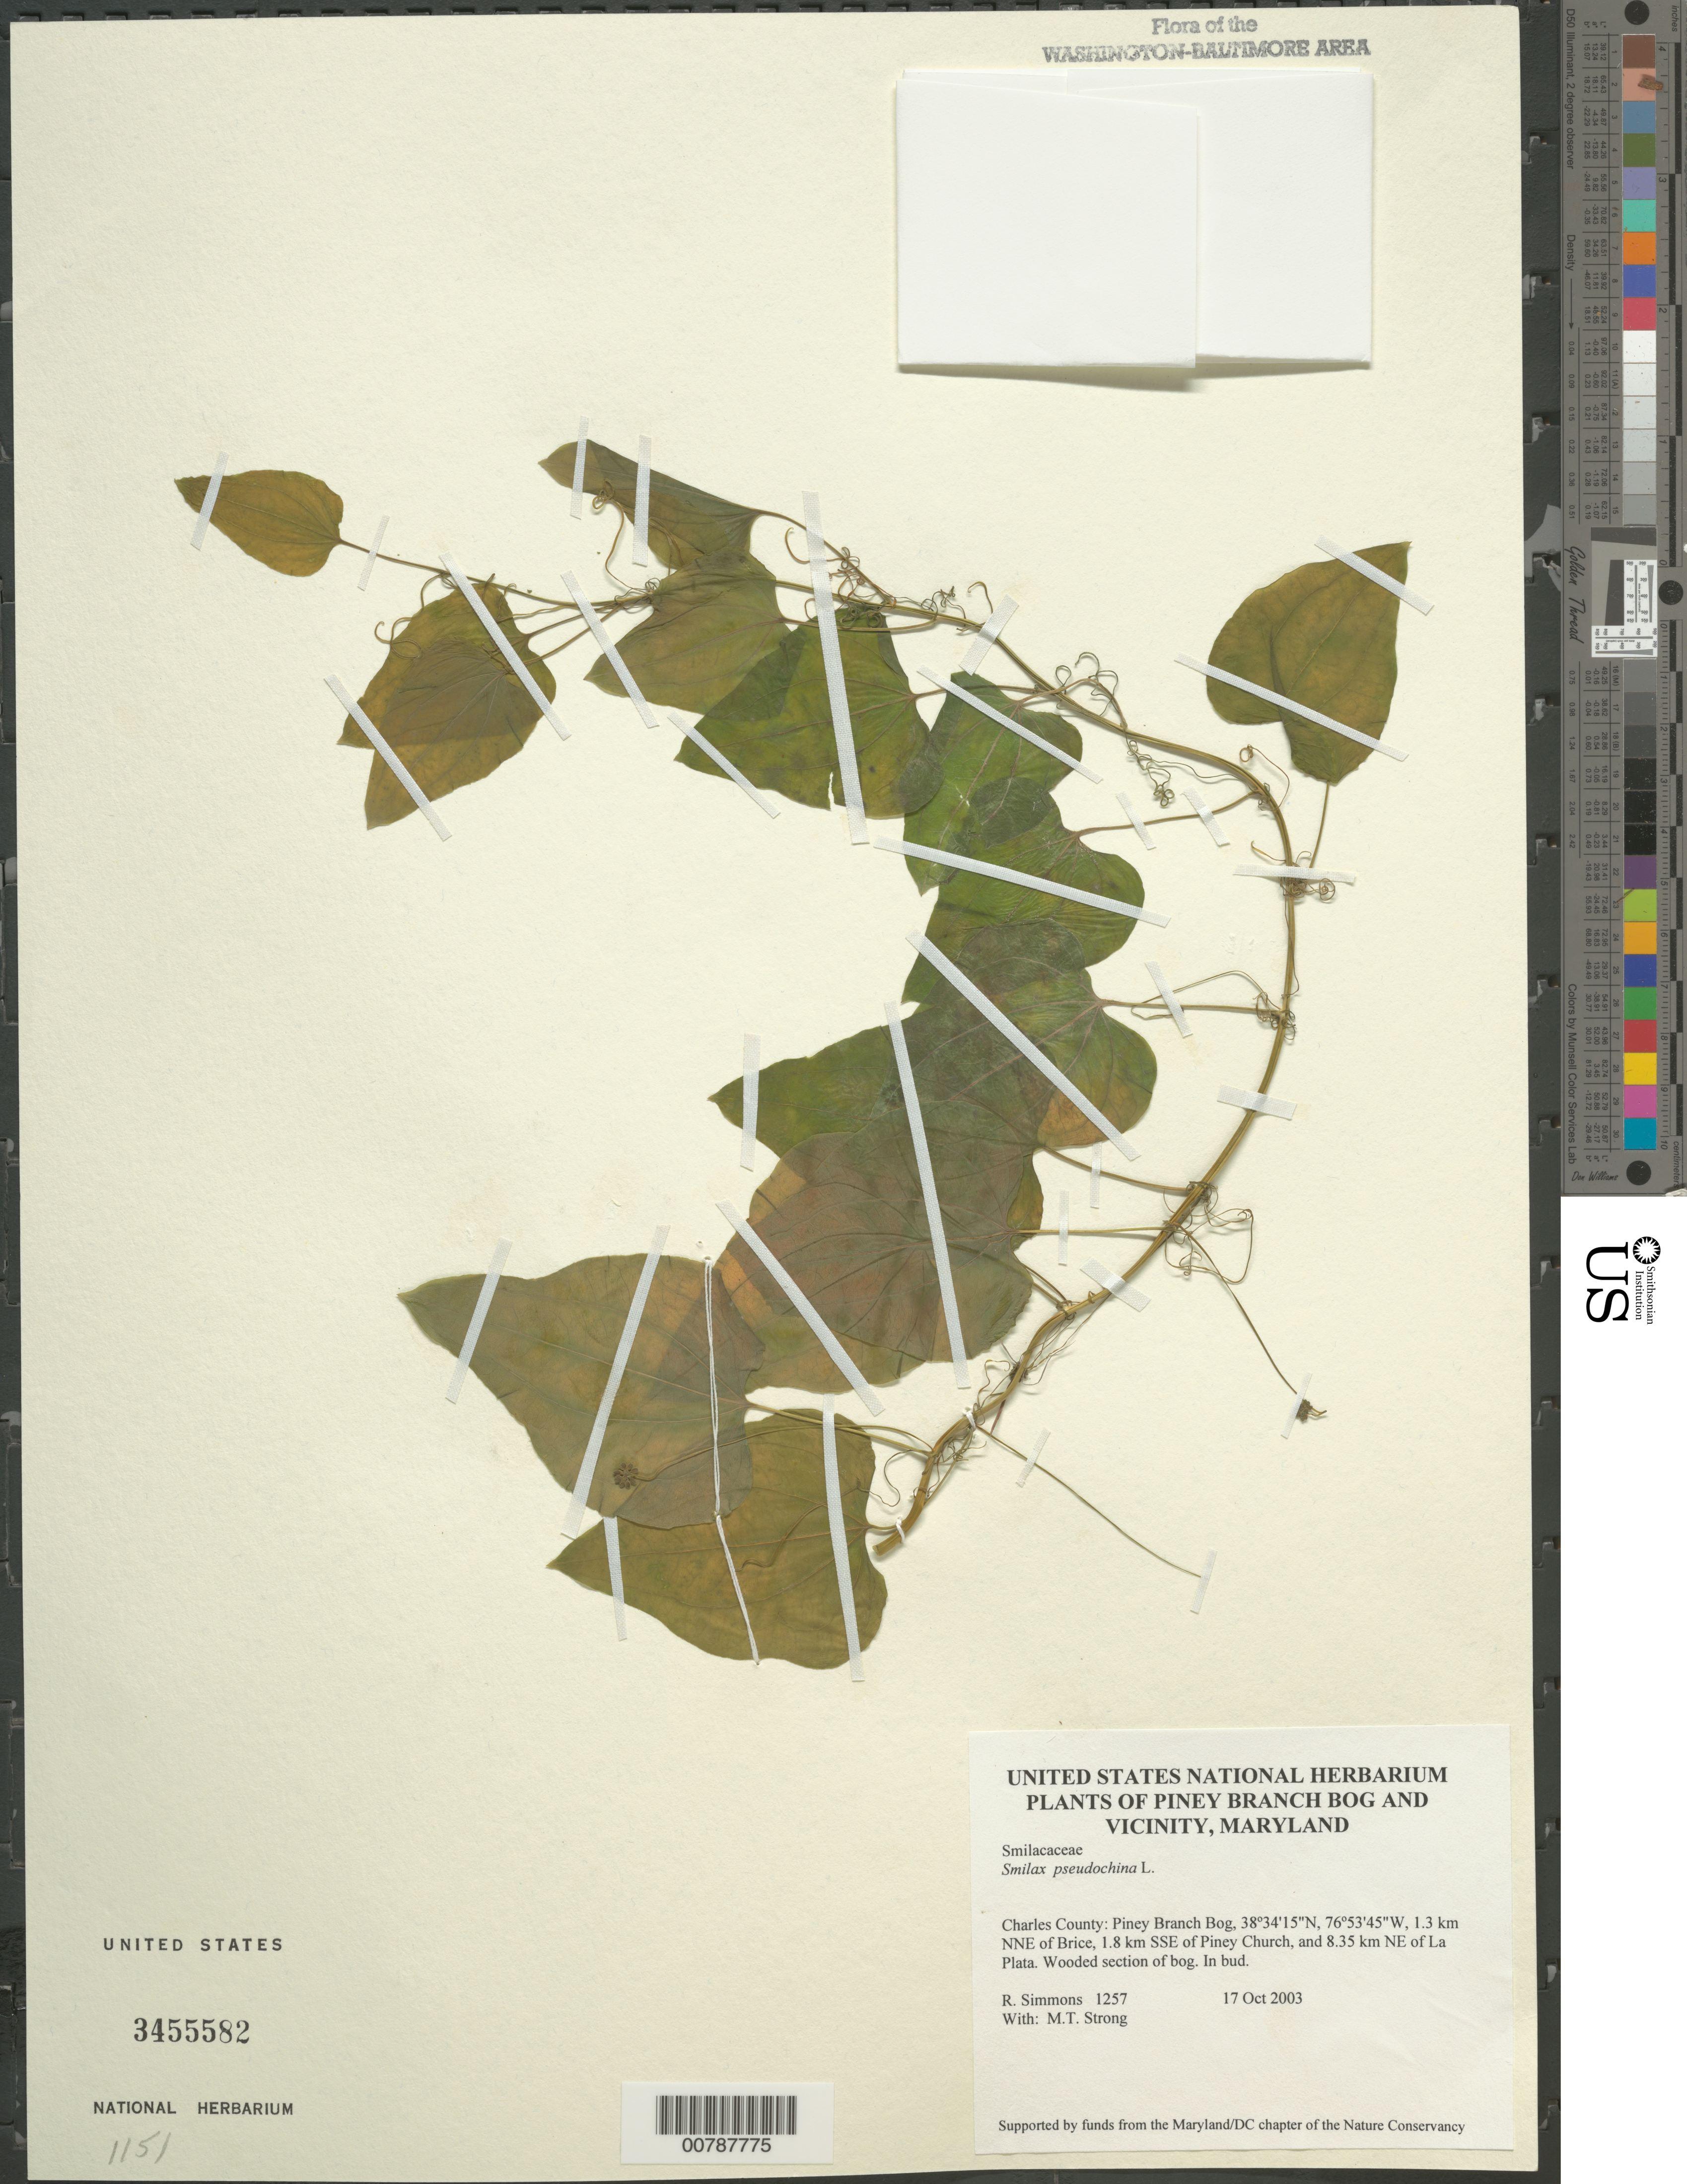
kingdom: Plantae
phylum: Tracheophyta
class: Liliopsida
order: Liliales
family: Smilacaceae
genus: Smilax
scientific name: Smilax pseudochina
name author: L.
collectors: R. H. Simmons & M. T. Strong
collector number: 1257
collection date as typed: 17 October 2003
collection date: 2003-10-17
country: United States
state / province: Maryland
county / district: Charles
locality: Piney Branch Bog, 1.3 km NNE of Brice, 1.8 km SSE of Piney Church, and 8.35 km NE of La Plata.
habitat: Wooded section of bog.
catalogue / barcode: US 3455582